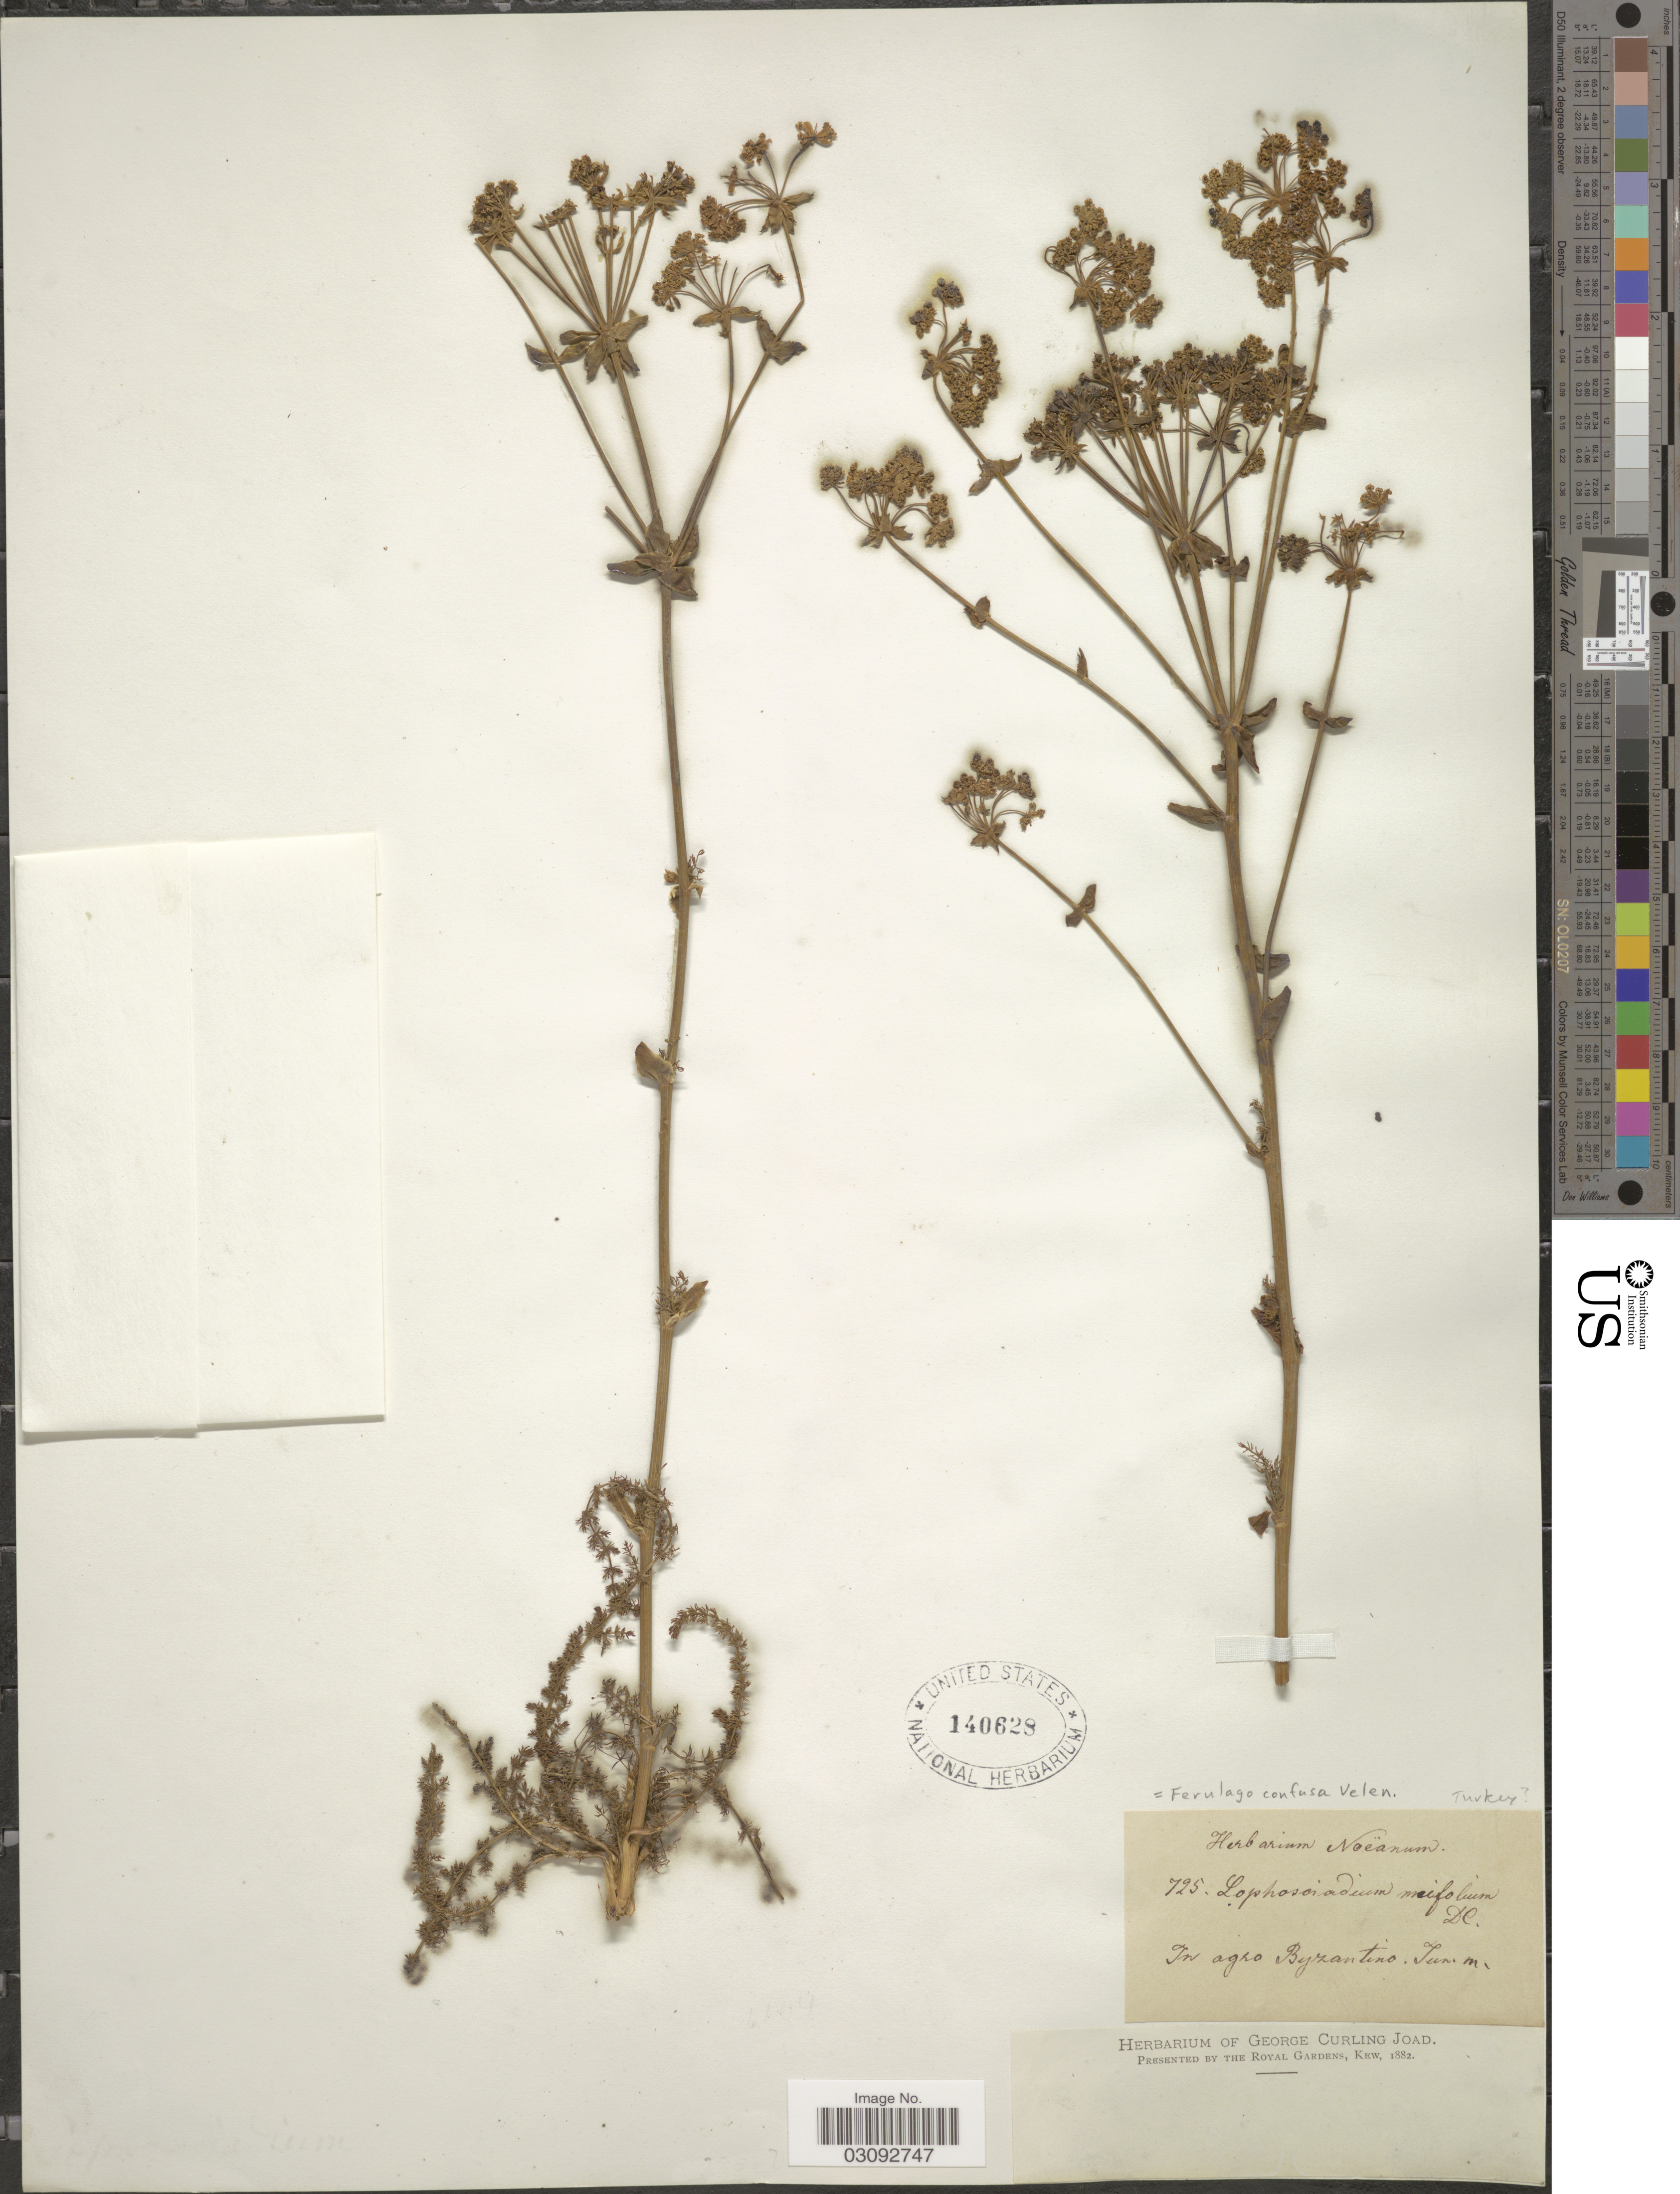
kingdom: Plantae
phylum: Tracheophyta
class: Magnoliopsida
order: Apiales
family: Apiaceae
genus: Ferulago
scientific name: Ferulago confusa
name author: Velen.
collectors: ex Herb. Noeanum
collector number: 725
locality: In agro Byzantino.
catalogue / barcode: US 140628